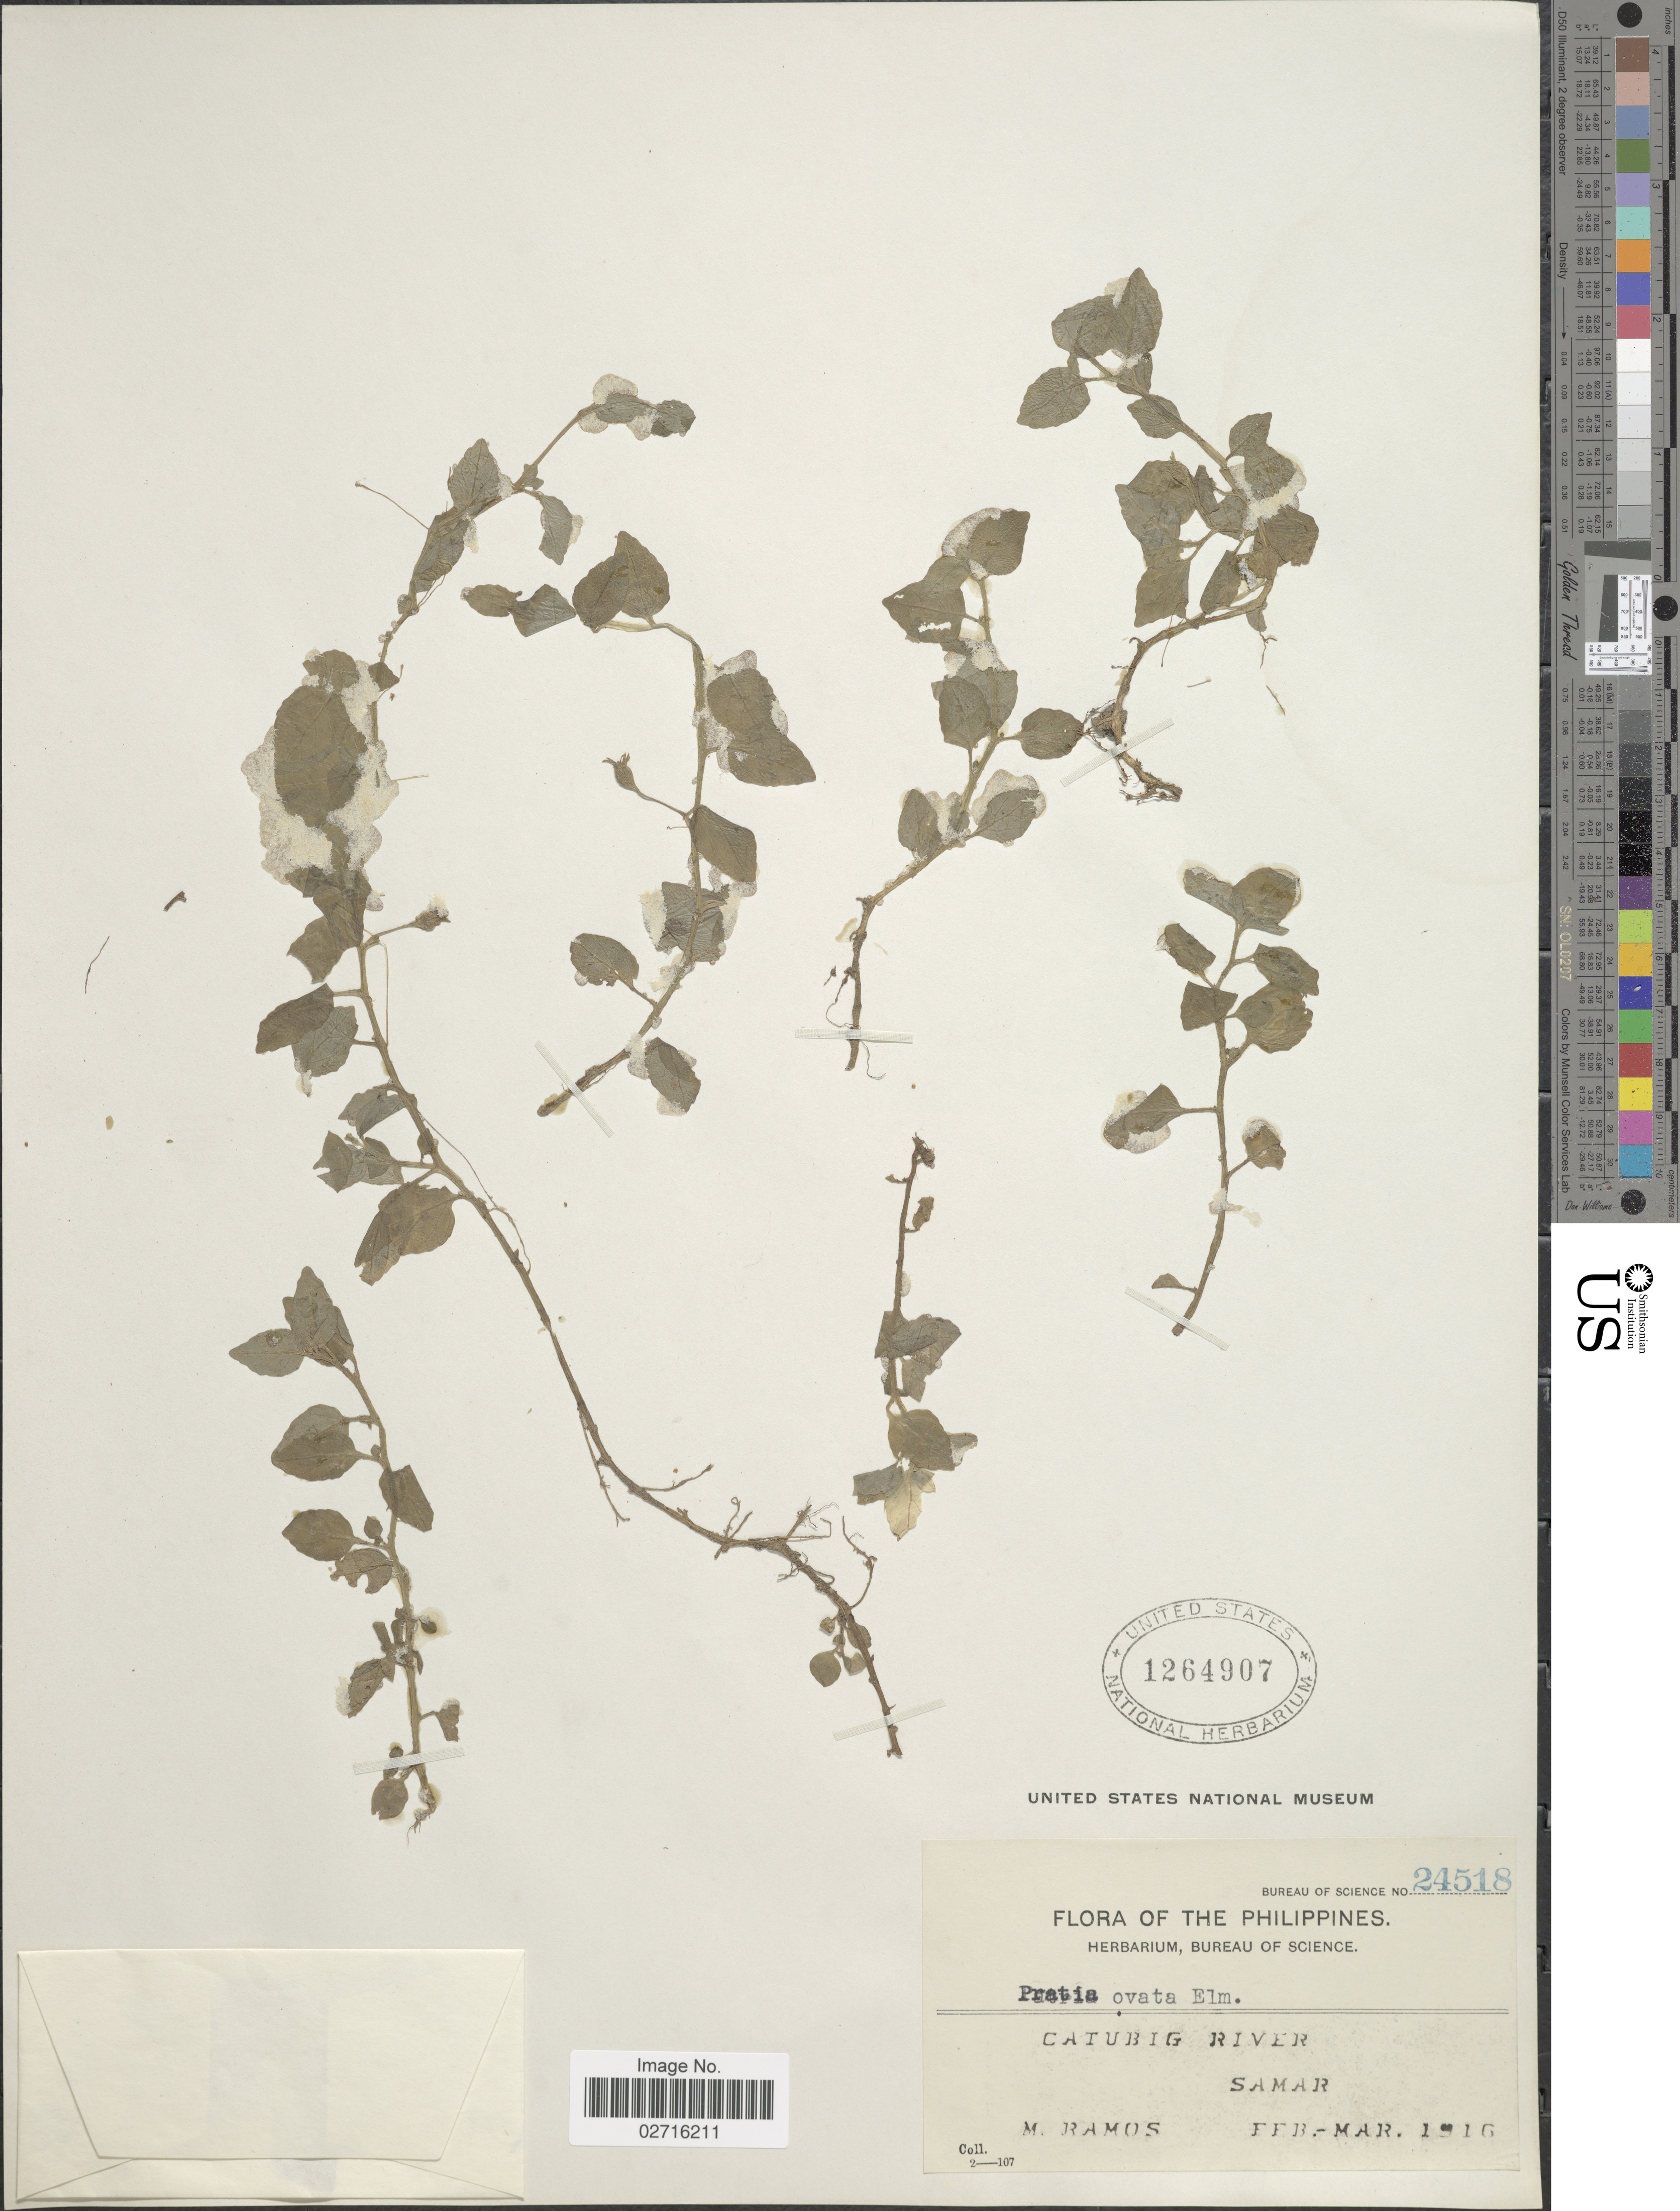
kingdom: Plantae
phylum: Tracheophyta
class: Magnoliopsida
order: Asterales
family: Campanulaceae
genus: Lobelia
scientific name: Lobelia succulenta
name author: Blume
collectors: M. Ramos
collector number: Bureau of Science 24518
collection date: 1916-02/1916-03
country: Philippines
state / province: Eastern Visayas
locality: Catubig River, Samar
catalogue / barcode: US 1264907